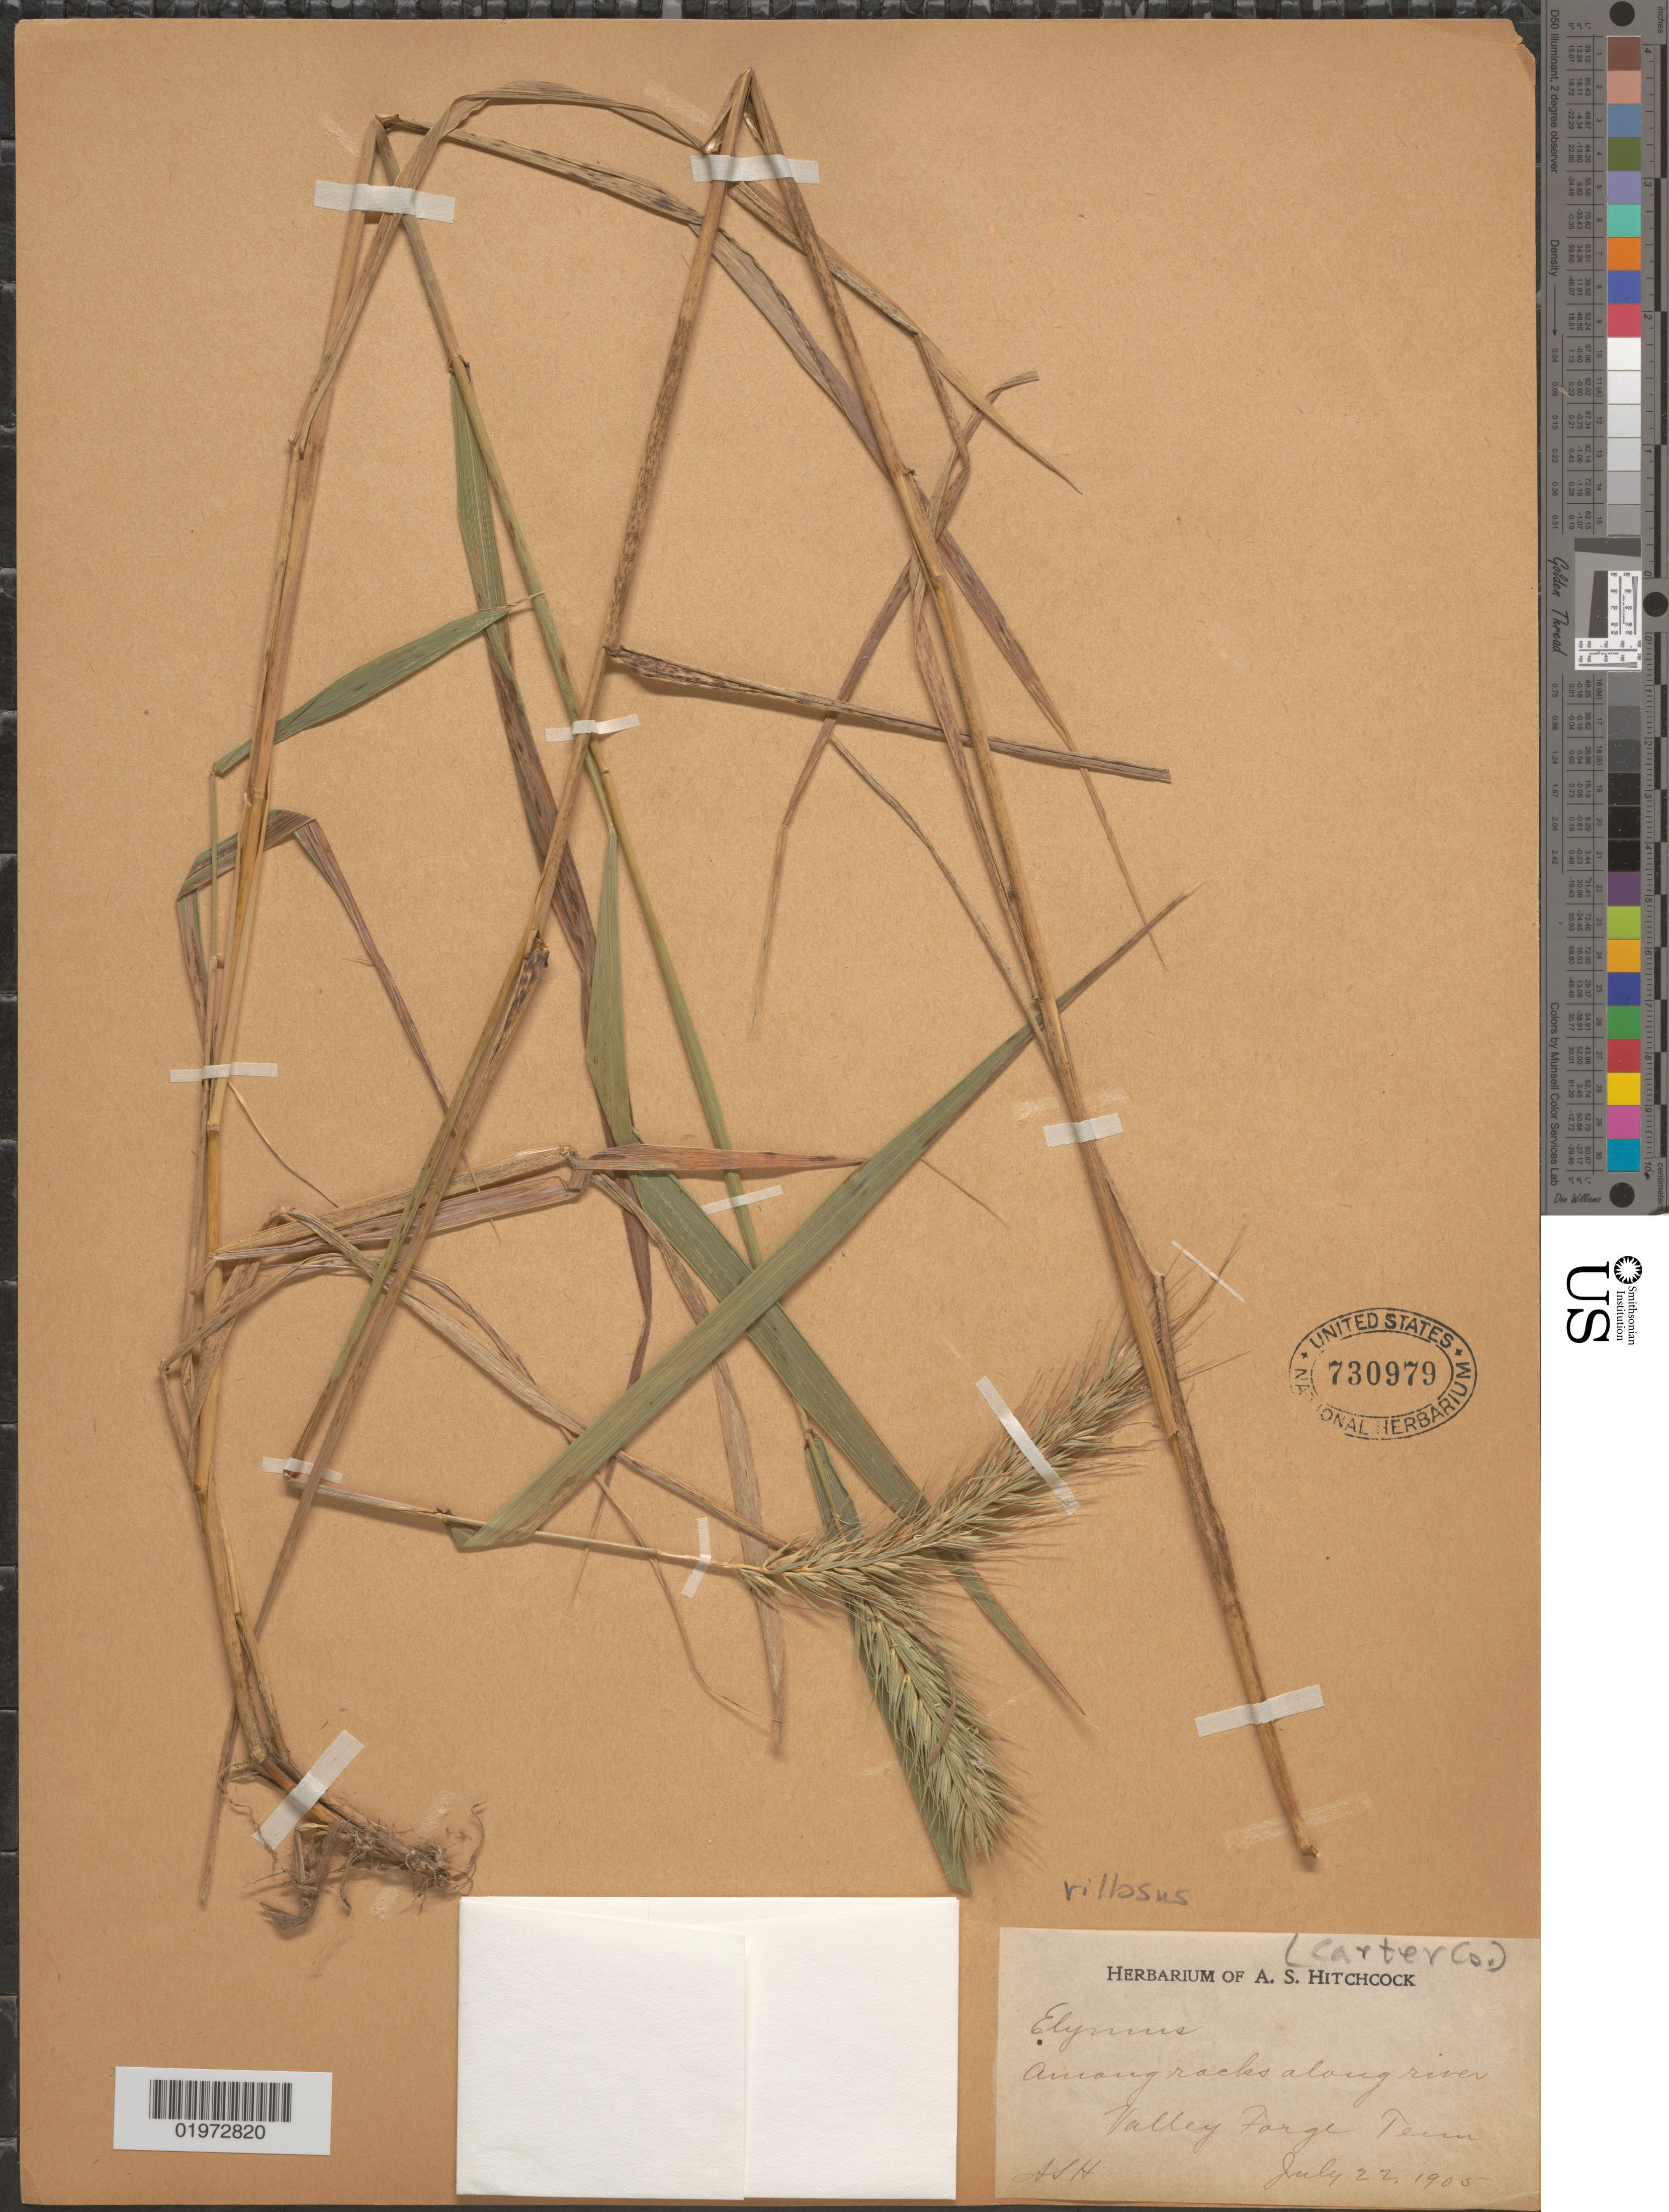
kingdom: Plantae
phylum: Tracheophyta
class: Liliopsida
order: Poales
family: Poaceae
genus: Elymus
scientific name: Elymus villosus var. arkansanus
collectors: A. S. Hitchcock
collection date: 1905-07-22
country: United States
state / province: Tennessee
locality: Carter Co. Among rocks along river. Valley Forge.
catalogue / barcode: US 730979